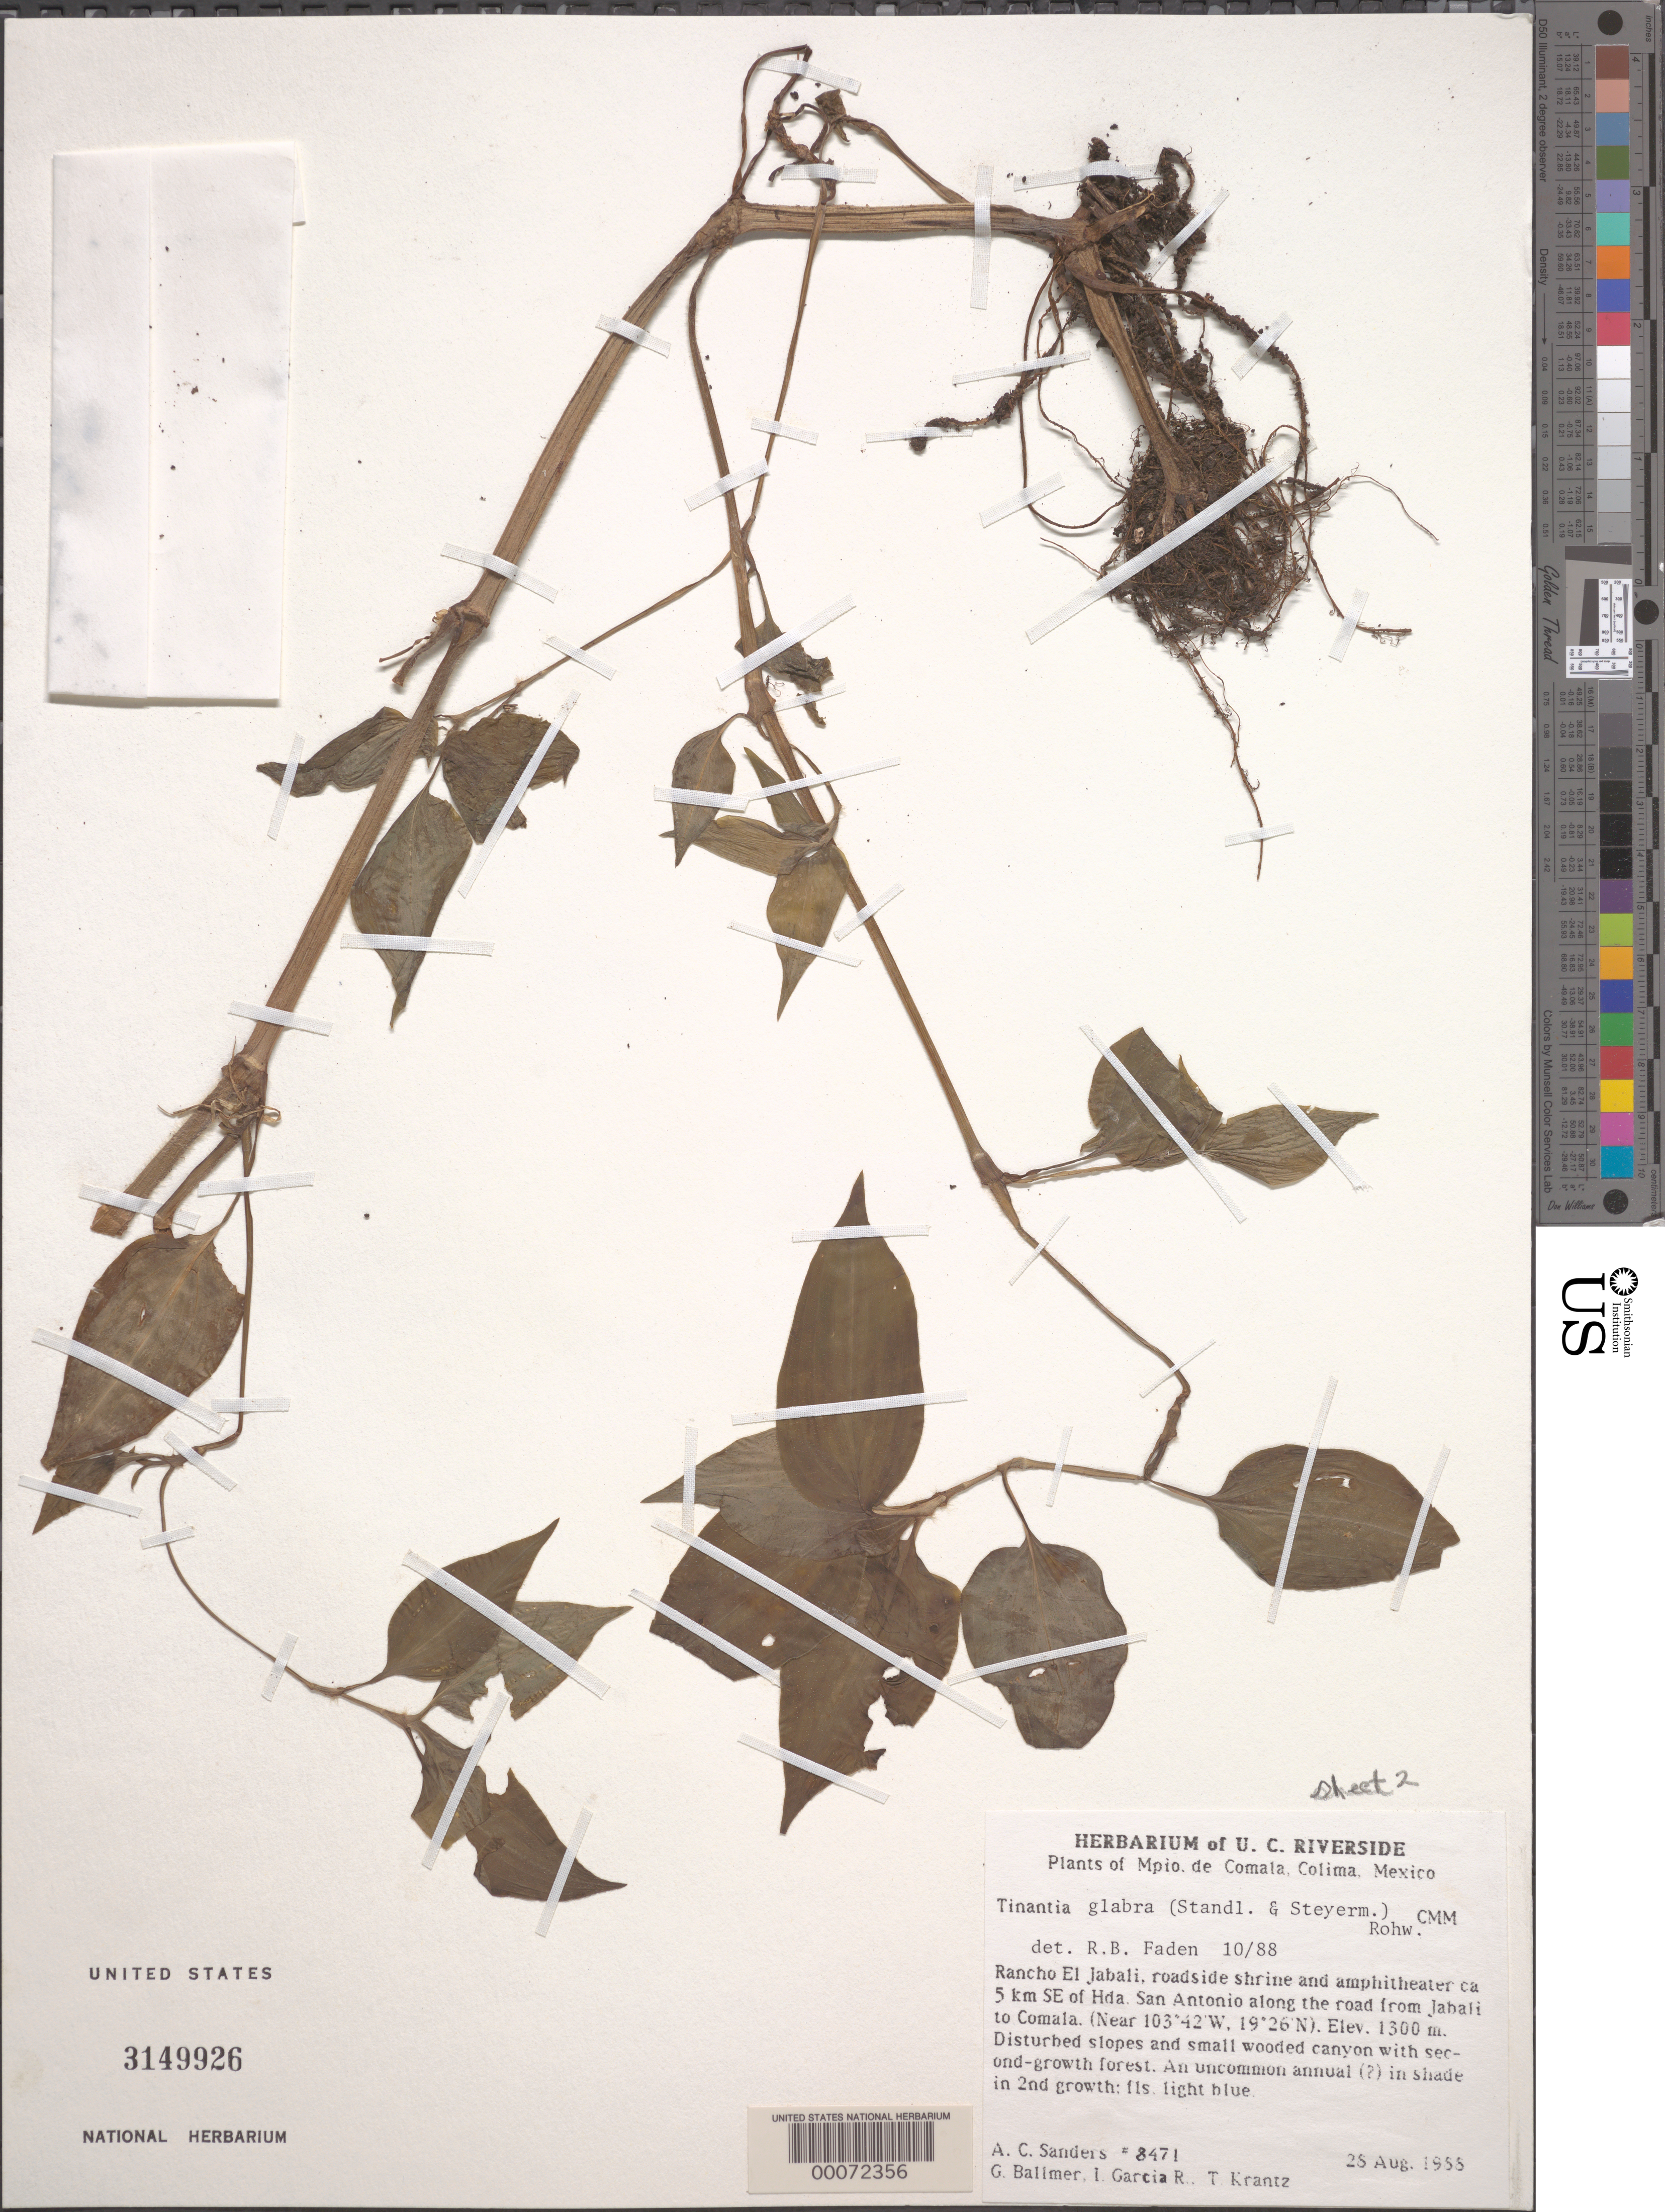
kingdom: Plantae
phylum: Tracheophyta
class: Liliopsida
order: Commelinales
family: Commelinaceae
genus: Tinantia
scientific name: Tinantia glabra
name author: (Standl. & Steyerm.) Rohweder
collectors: A. Sanders, G. Ballmer, I. Garcia R. & T. Krantz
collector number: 8471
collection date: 1988-08-28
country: Mexico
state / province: Colima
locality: Mpio. de Comala. Rancho El Jabali, roadside shrine and amphitheater ca 5 km SE of Hda. San Antonio along the road from Jabali to Comala.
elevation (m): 1300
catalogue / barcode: US 3149926